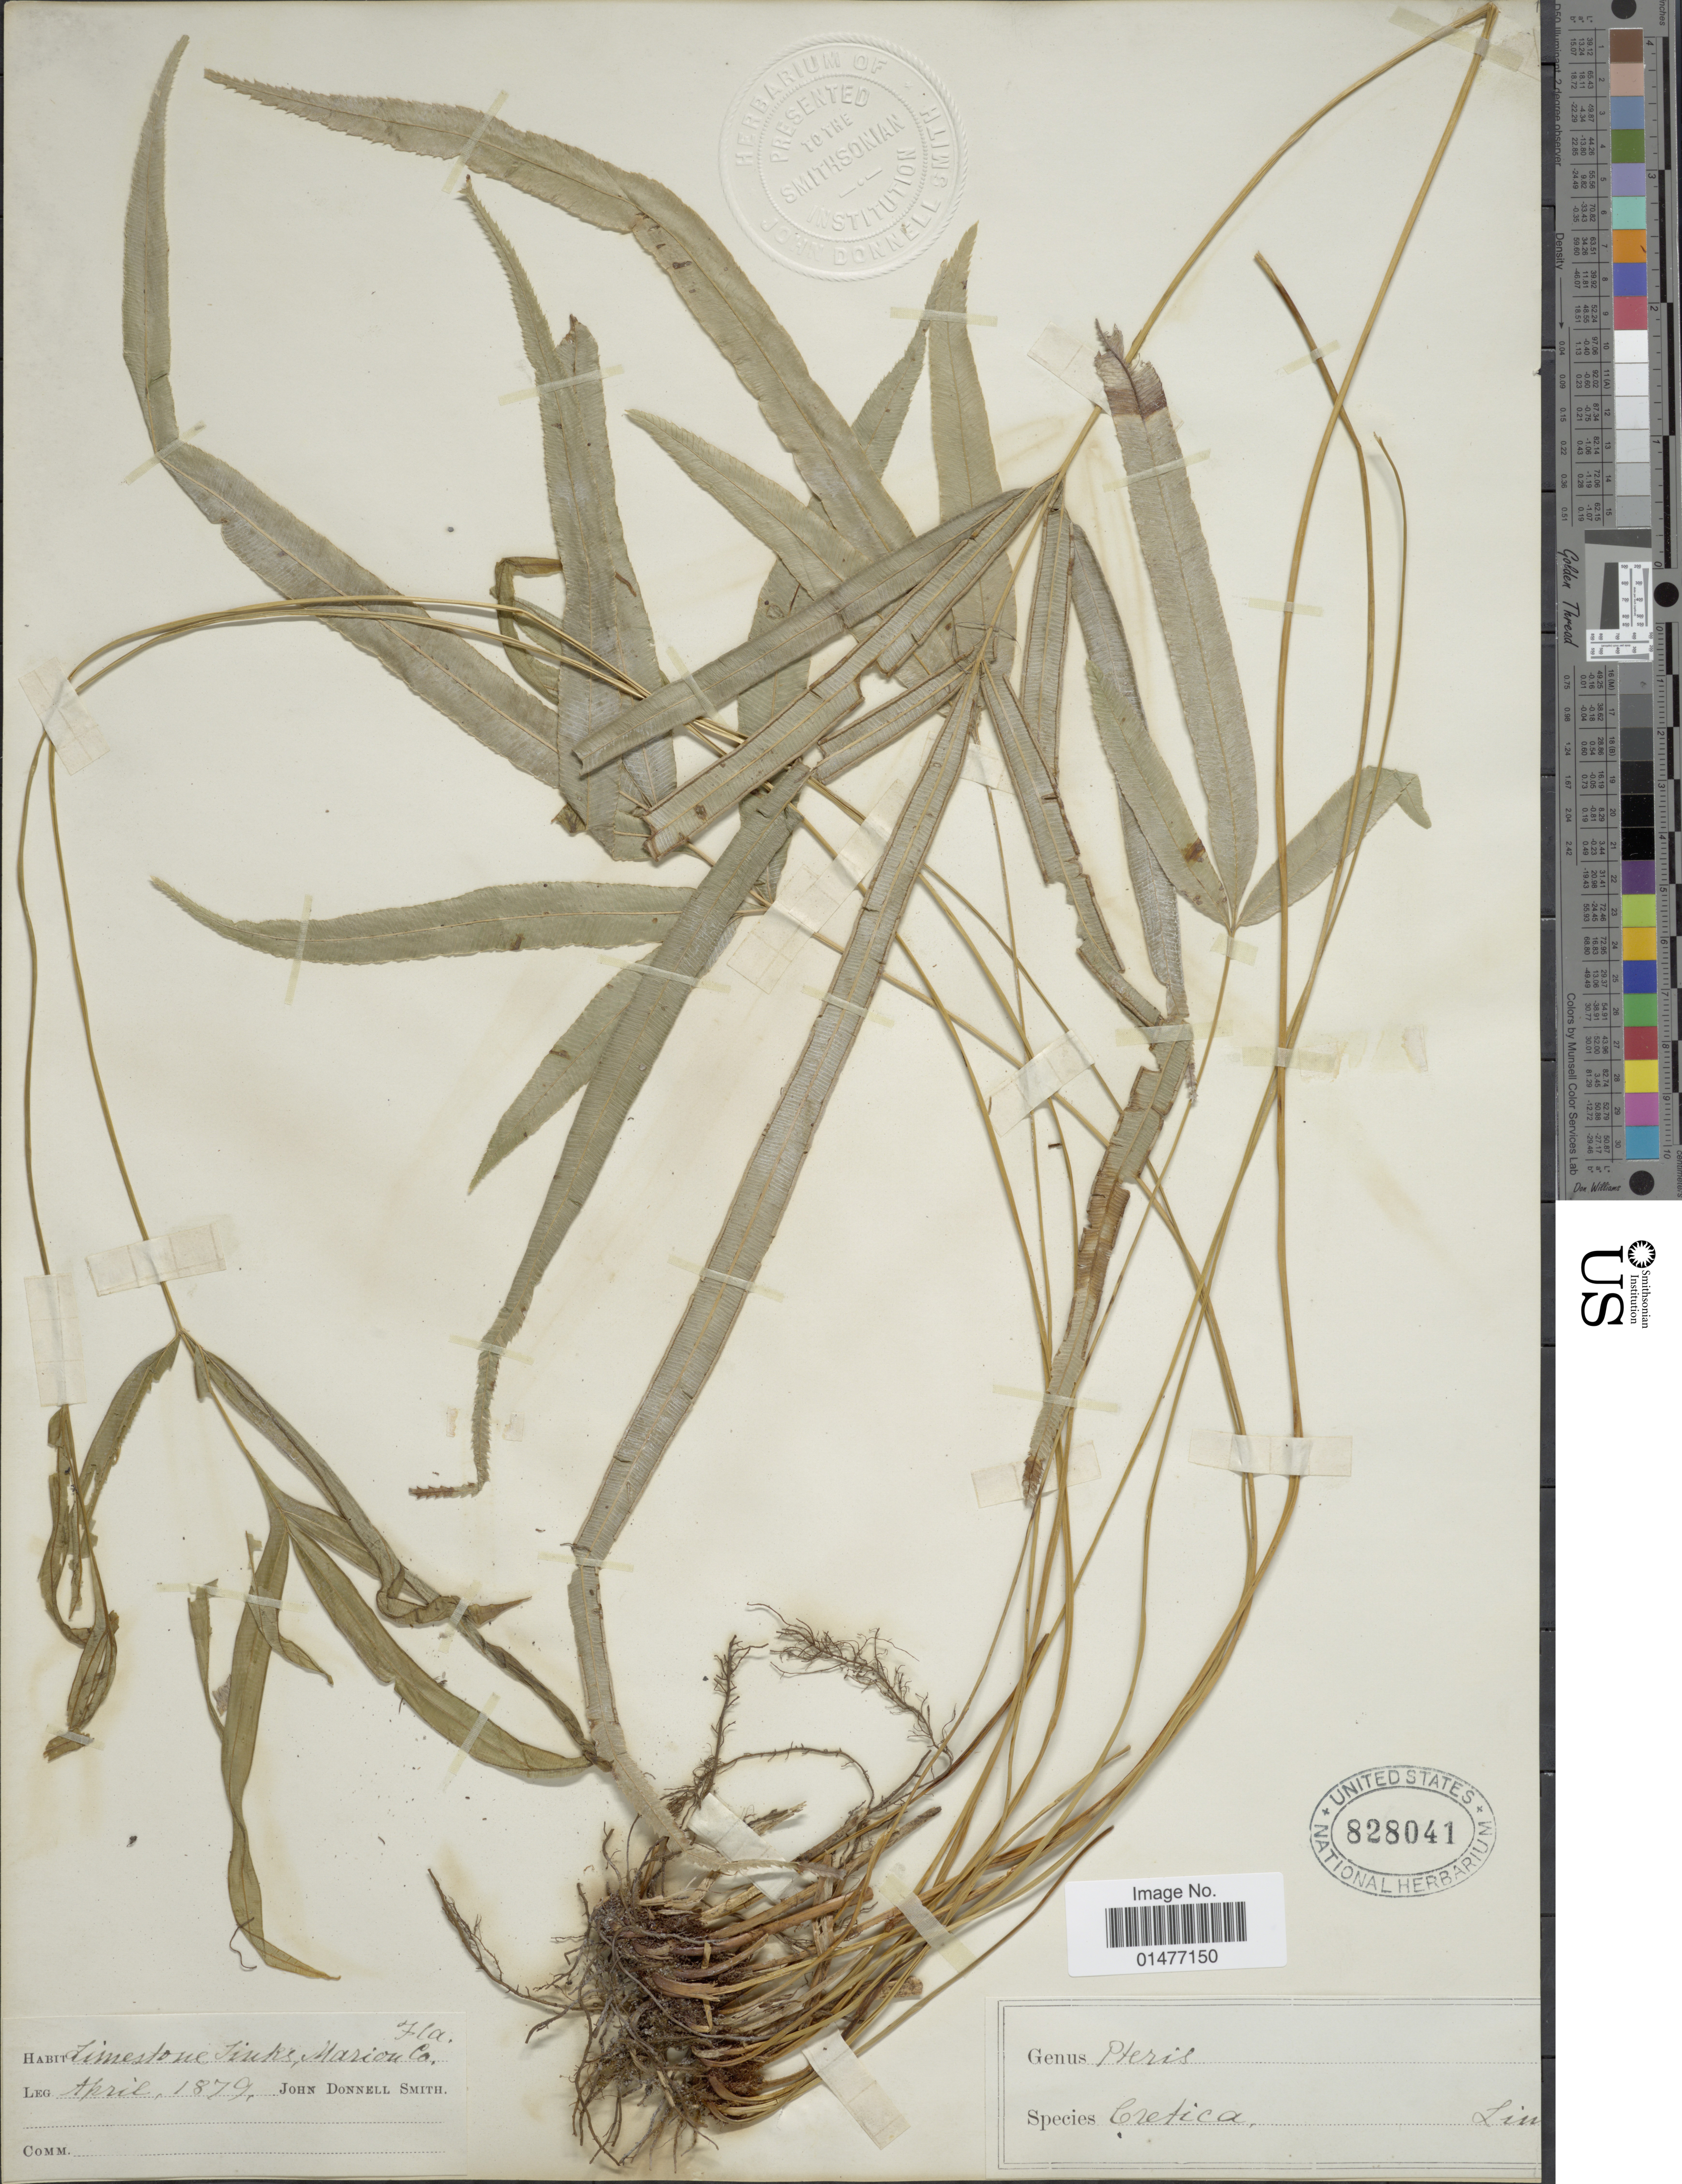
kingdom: Plantae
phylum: Tracheophyta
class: Polypodiopsida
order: Polypodiales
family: Pteridaceae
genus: Pteris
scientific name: Pteris cretica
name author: L.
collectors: J. Donnell Smith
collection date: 1879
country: United States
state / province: Florida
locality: Limestone links, Mason Co.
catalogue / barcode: US 828041